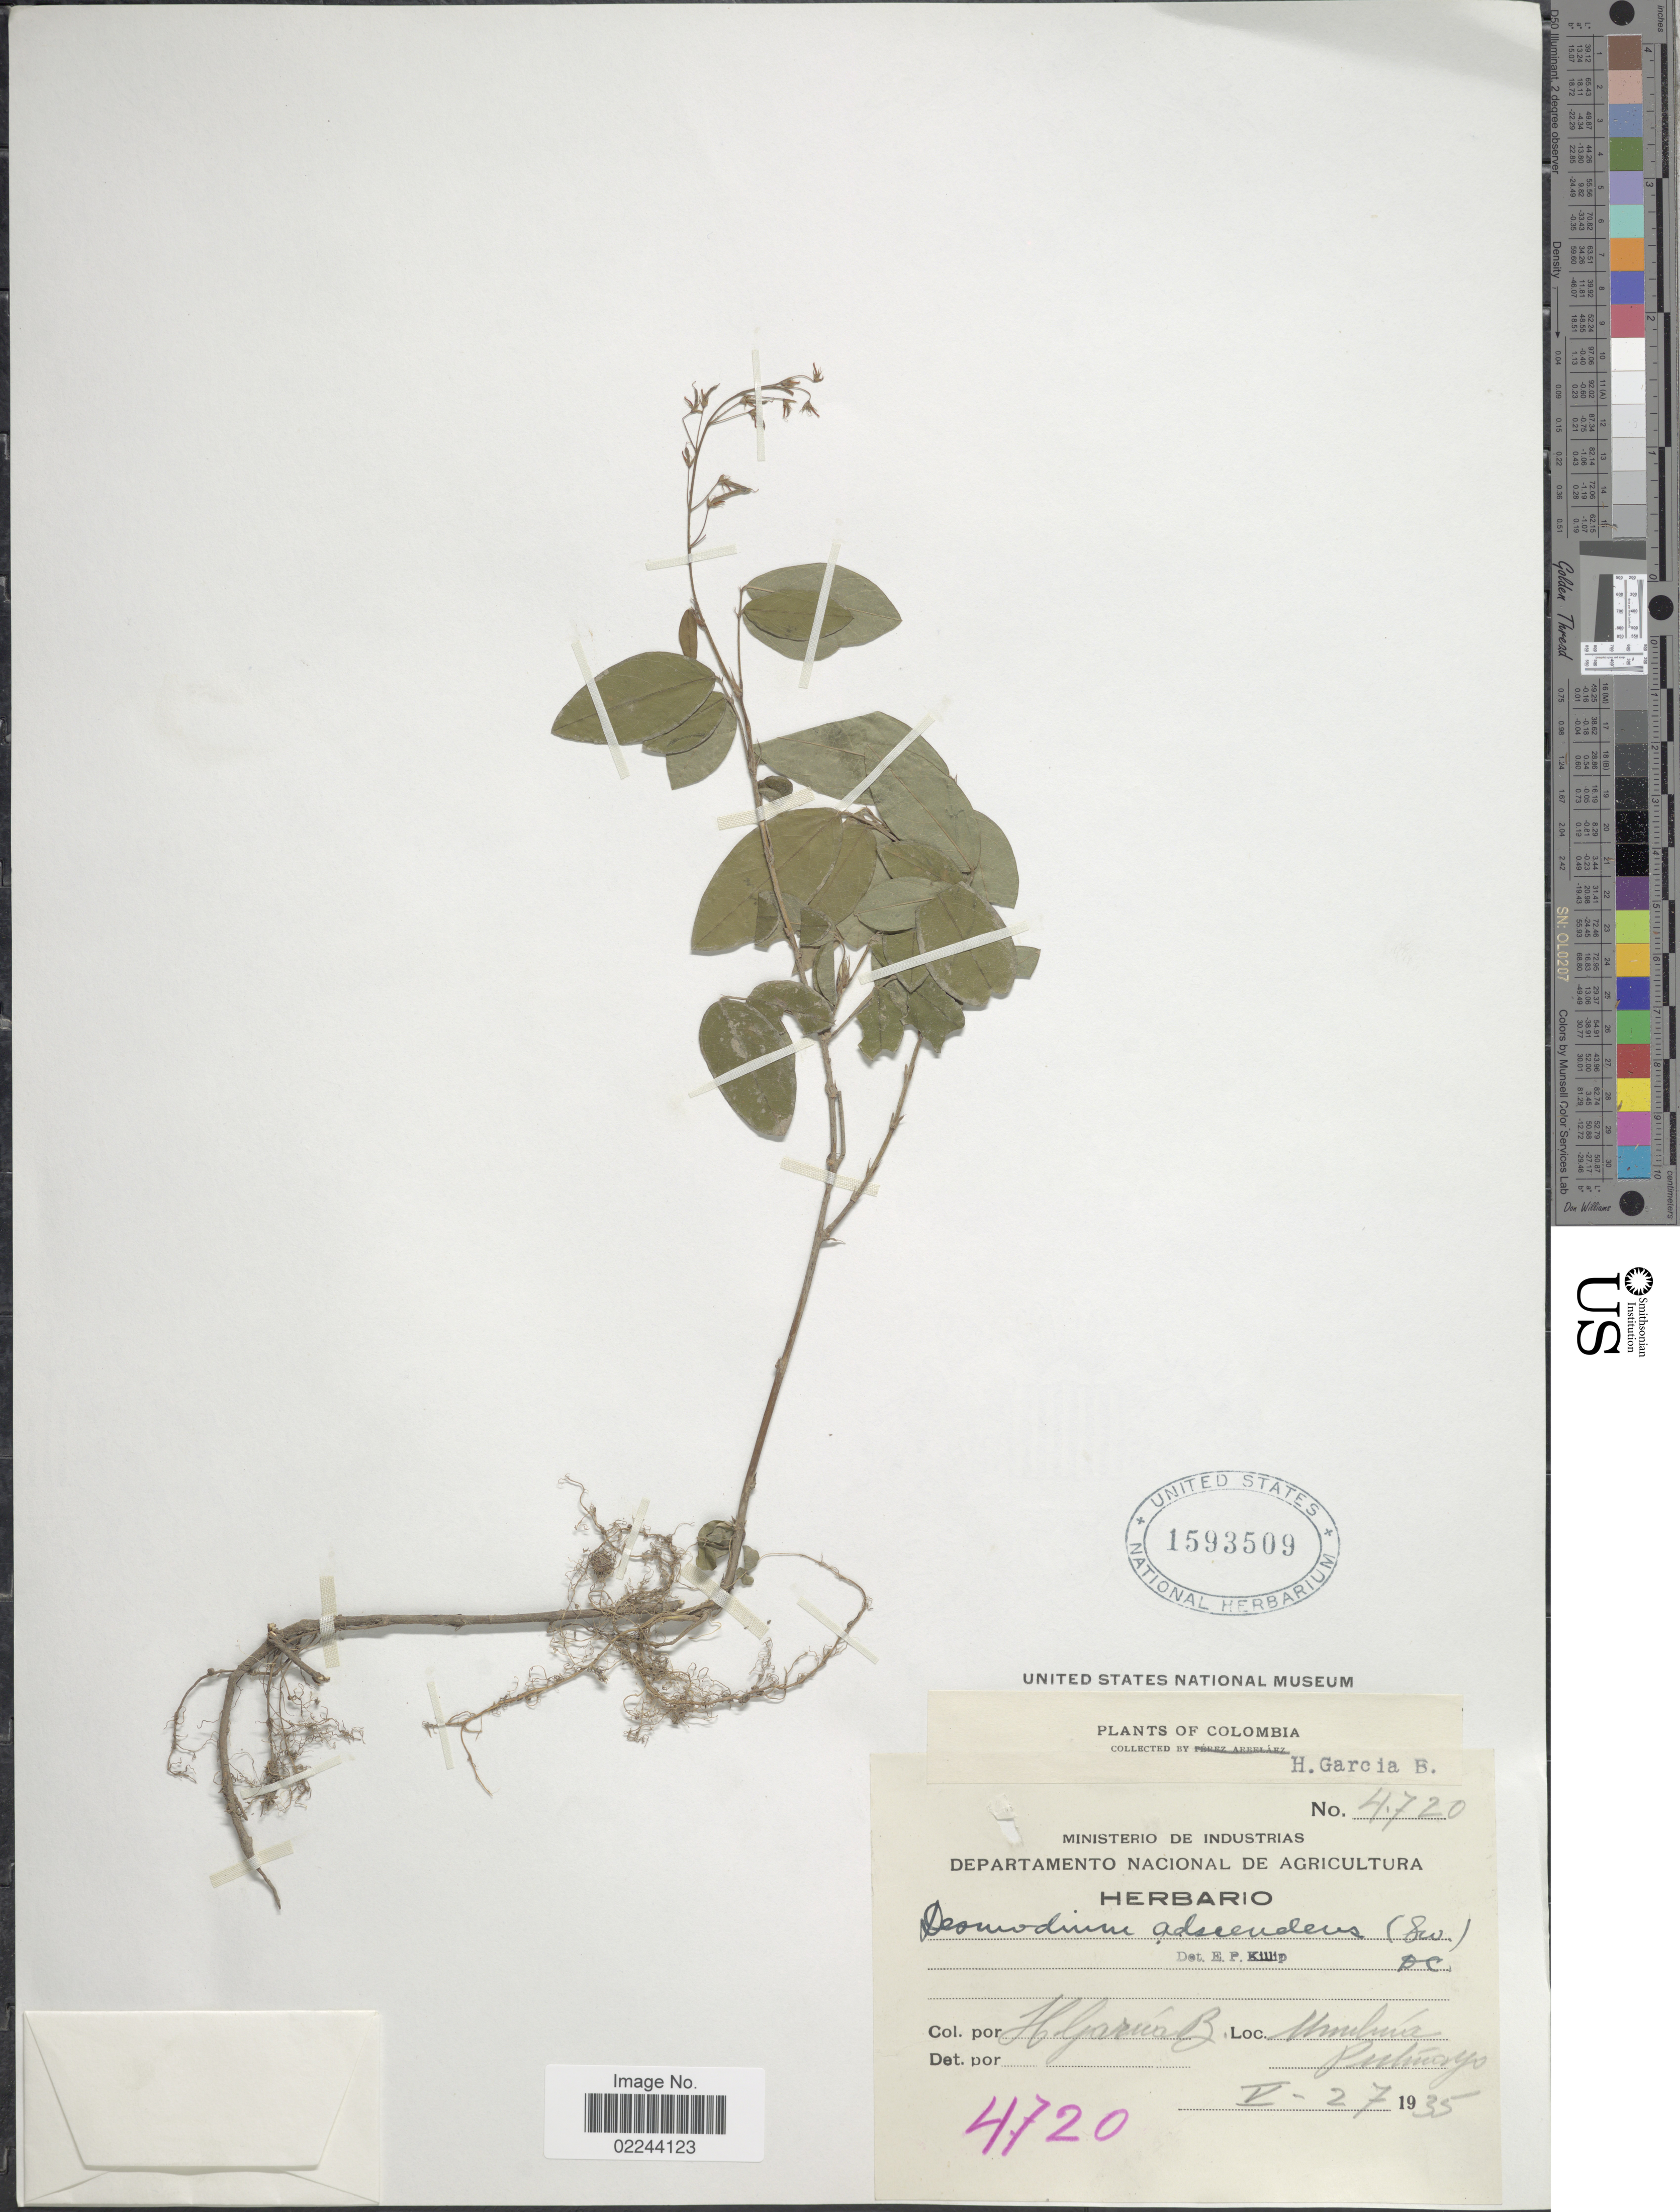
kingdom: Plantae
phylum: Tracheophyta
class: Magnoliopsida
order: Fabales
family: Fabaceae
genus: Grona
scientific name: Grona adscendens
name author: (Sw.) H. Ohashi & K. Ohashi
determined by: Strong, Mark T., (BOT), Smithsonian Institution - National Museum of Natural History (UNITED STATES)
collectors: H. García Barriga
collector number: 4720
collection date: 1935-05-27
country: Colombia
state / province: Putumayo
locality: Umbria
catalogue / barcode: US 1593509